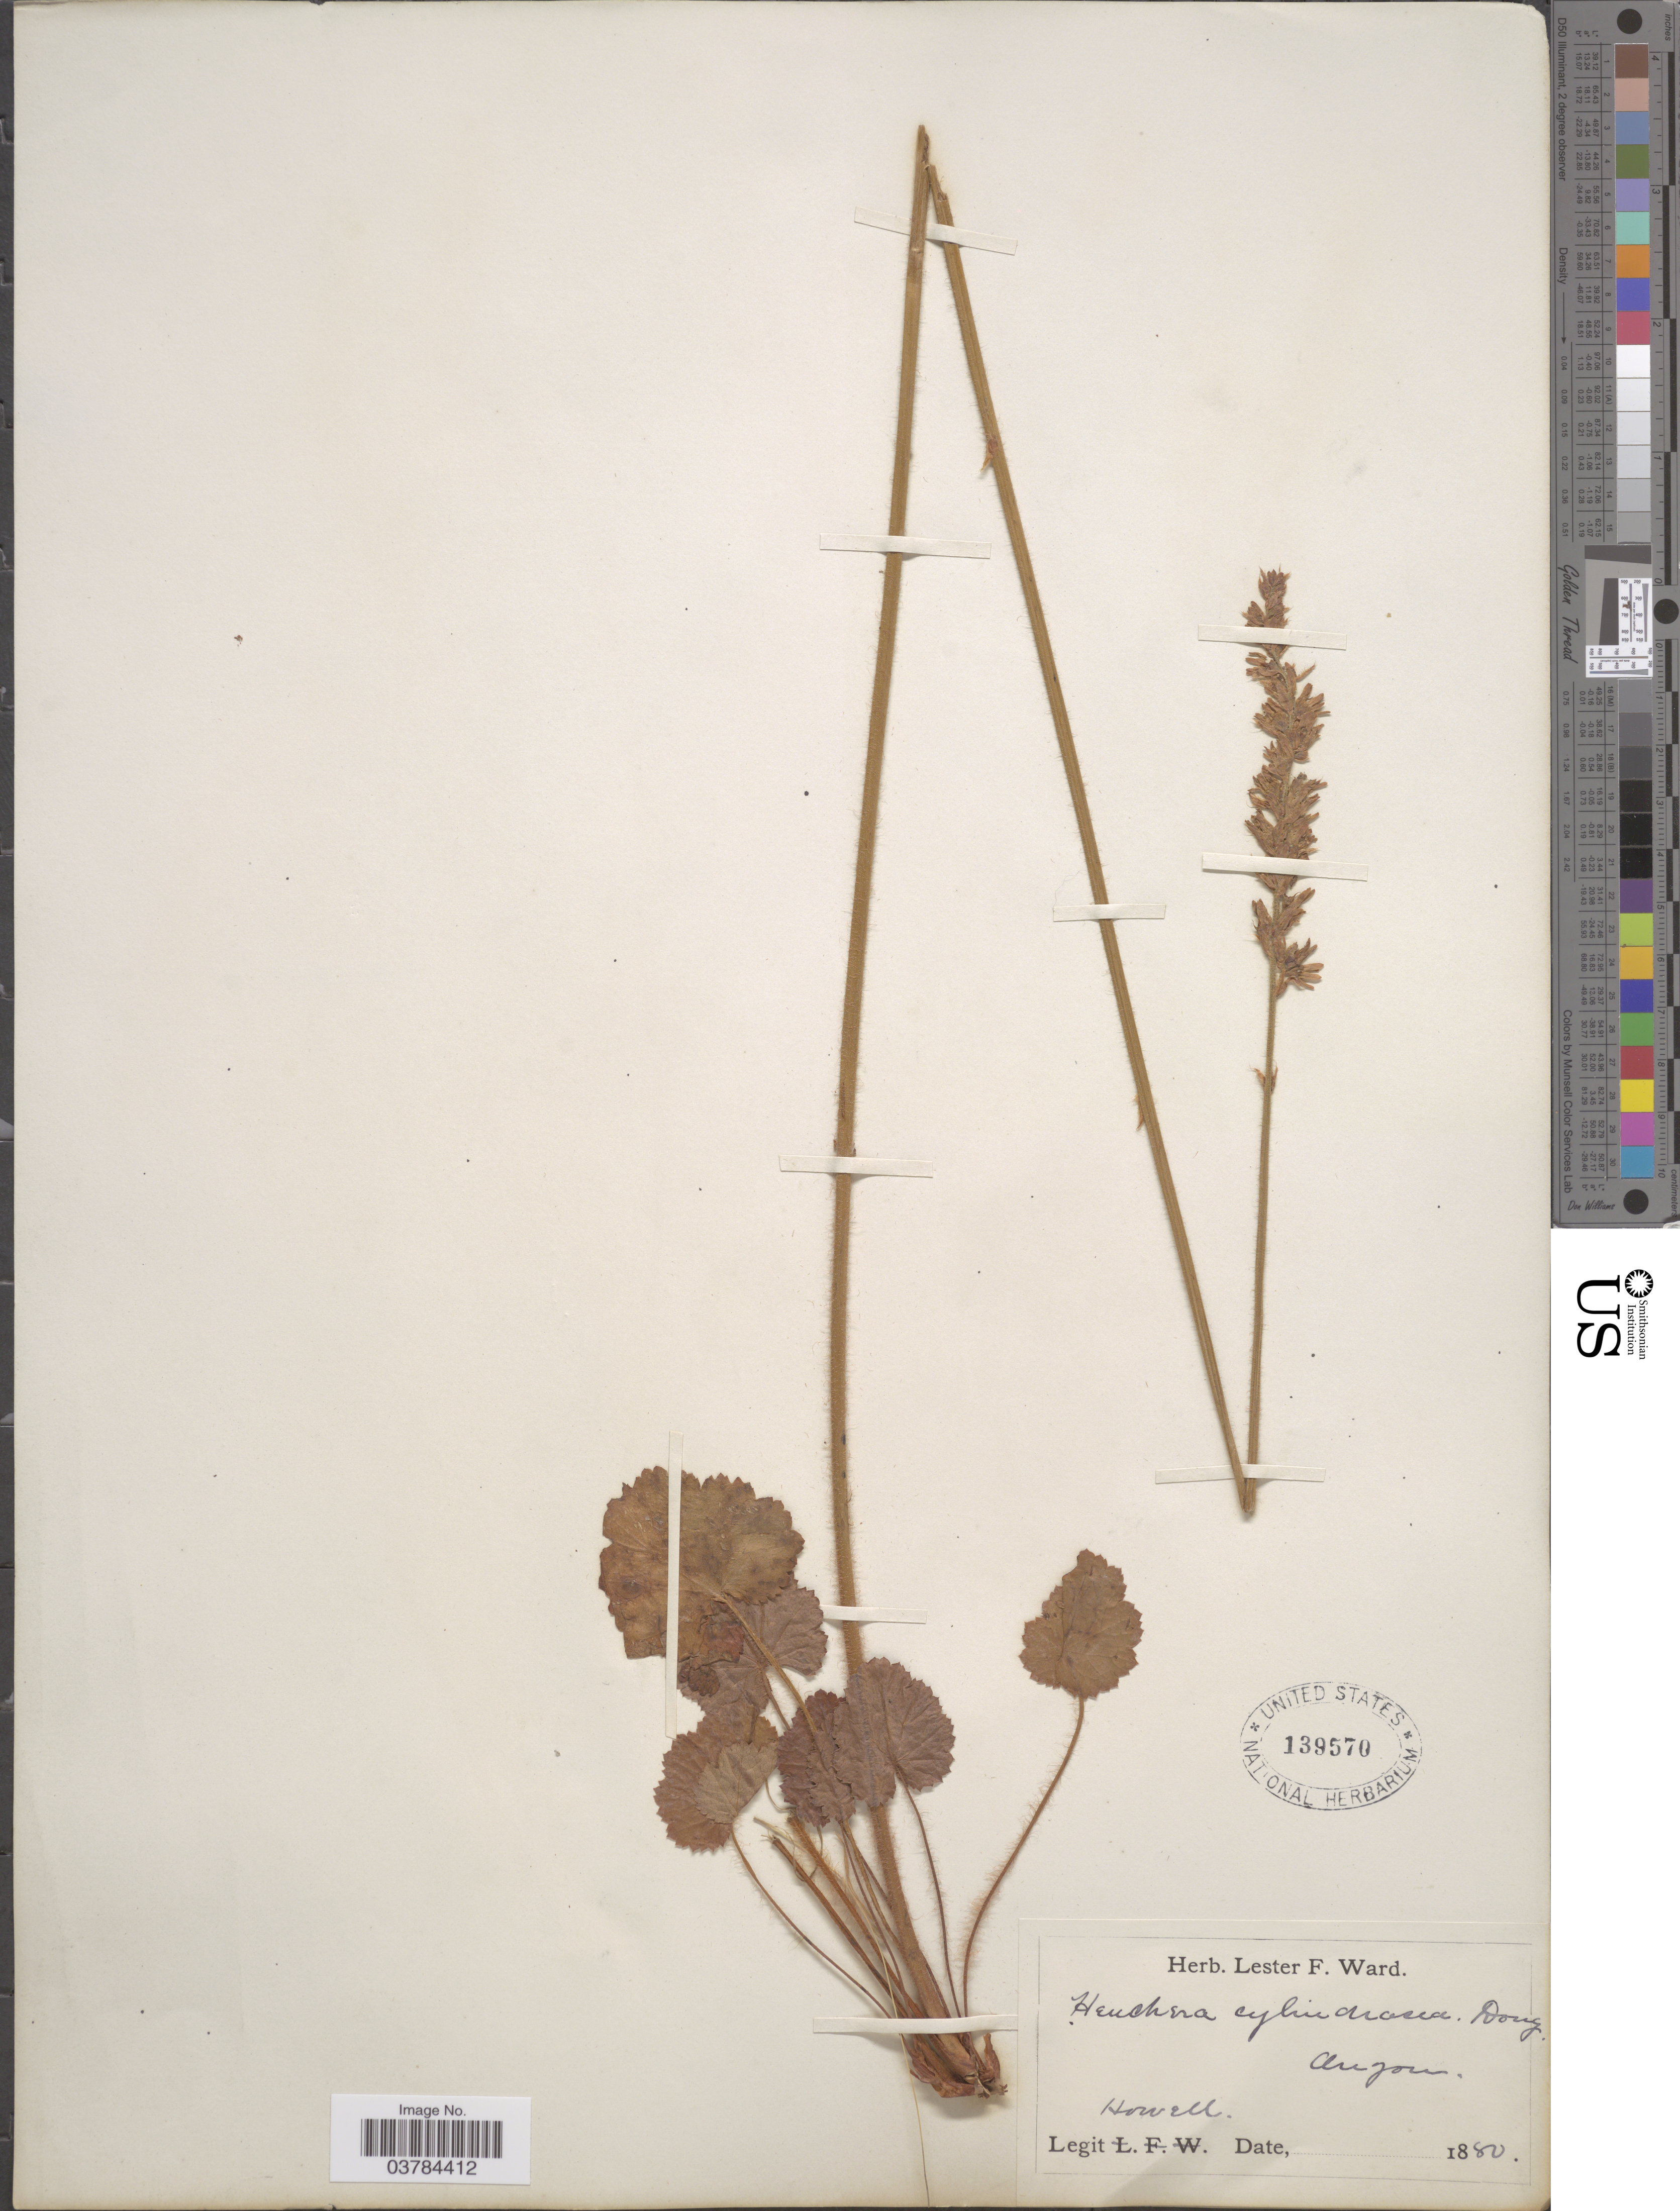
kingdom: Plantae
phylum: Tracheophyta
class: Magnoliopsida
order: Saxifragales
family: Saxifragaceae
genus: Heuchera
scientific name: Heuchera cylindrica var. cylindrica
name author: Douglas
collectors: -. Howell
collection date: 1880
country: United States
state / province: Oregon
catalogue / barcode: US 139570